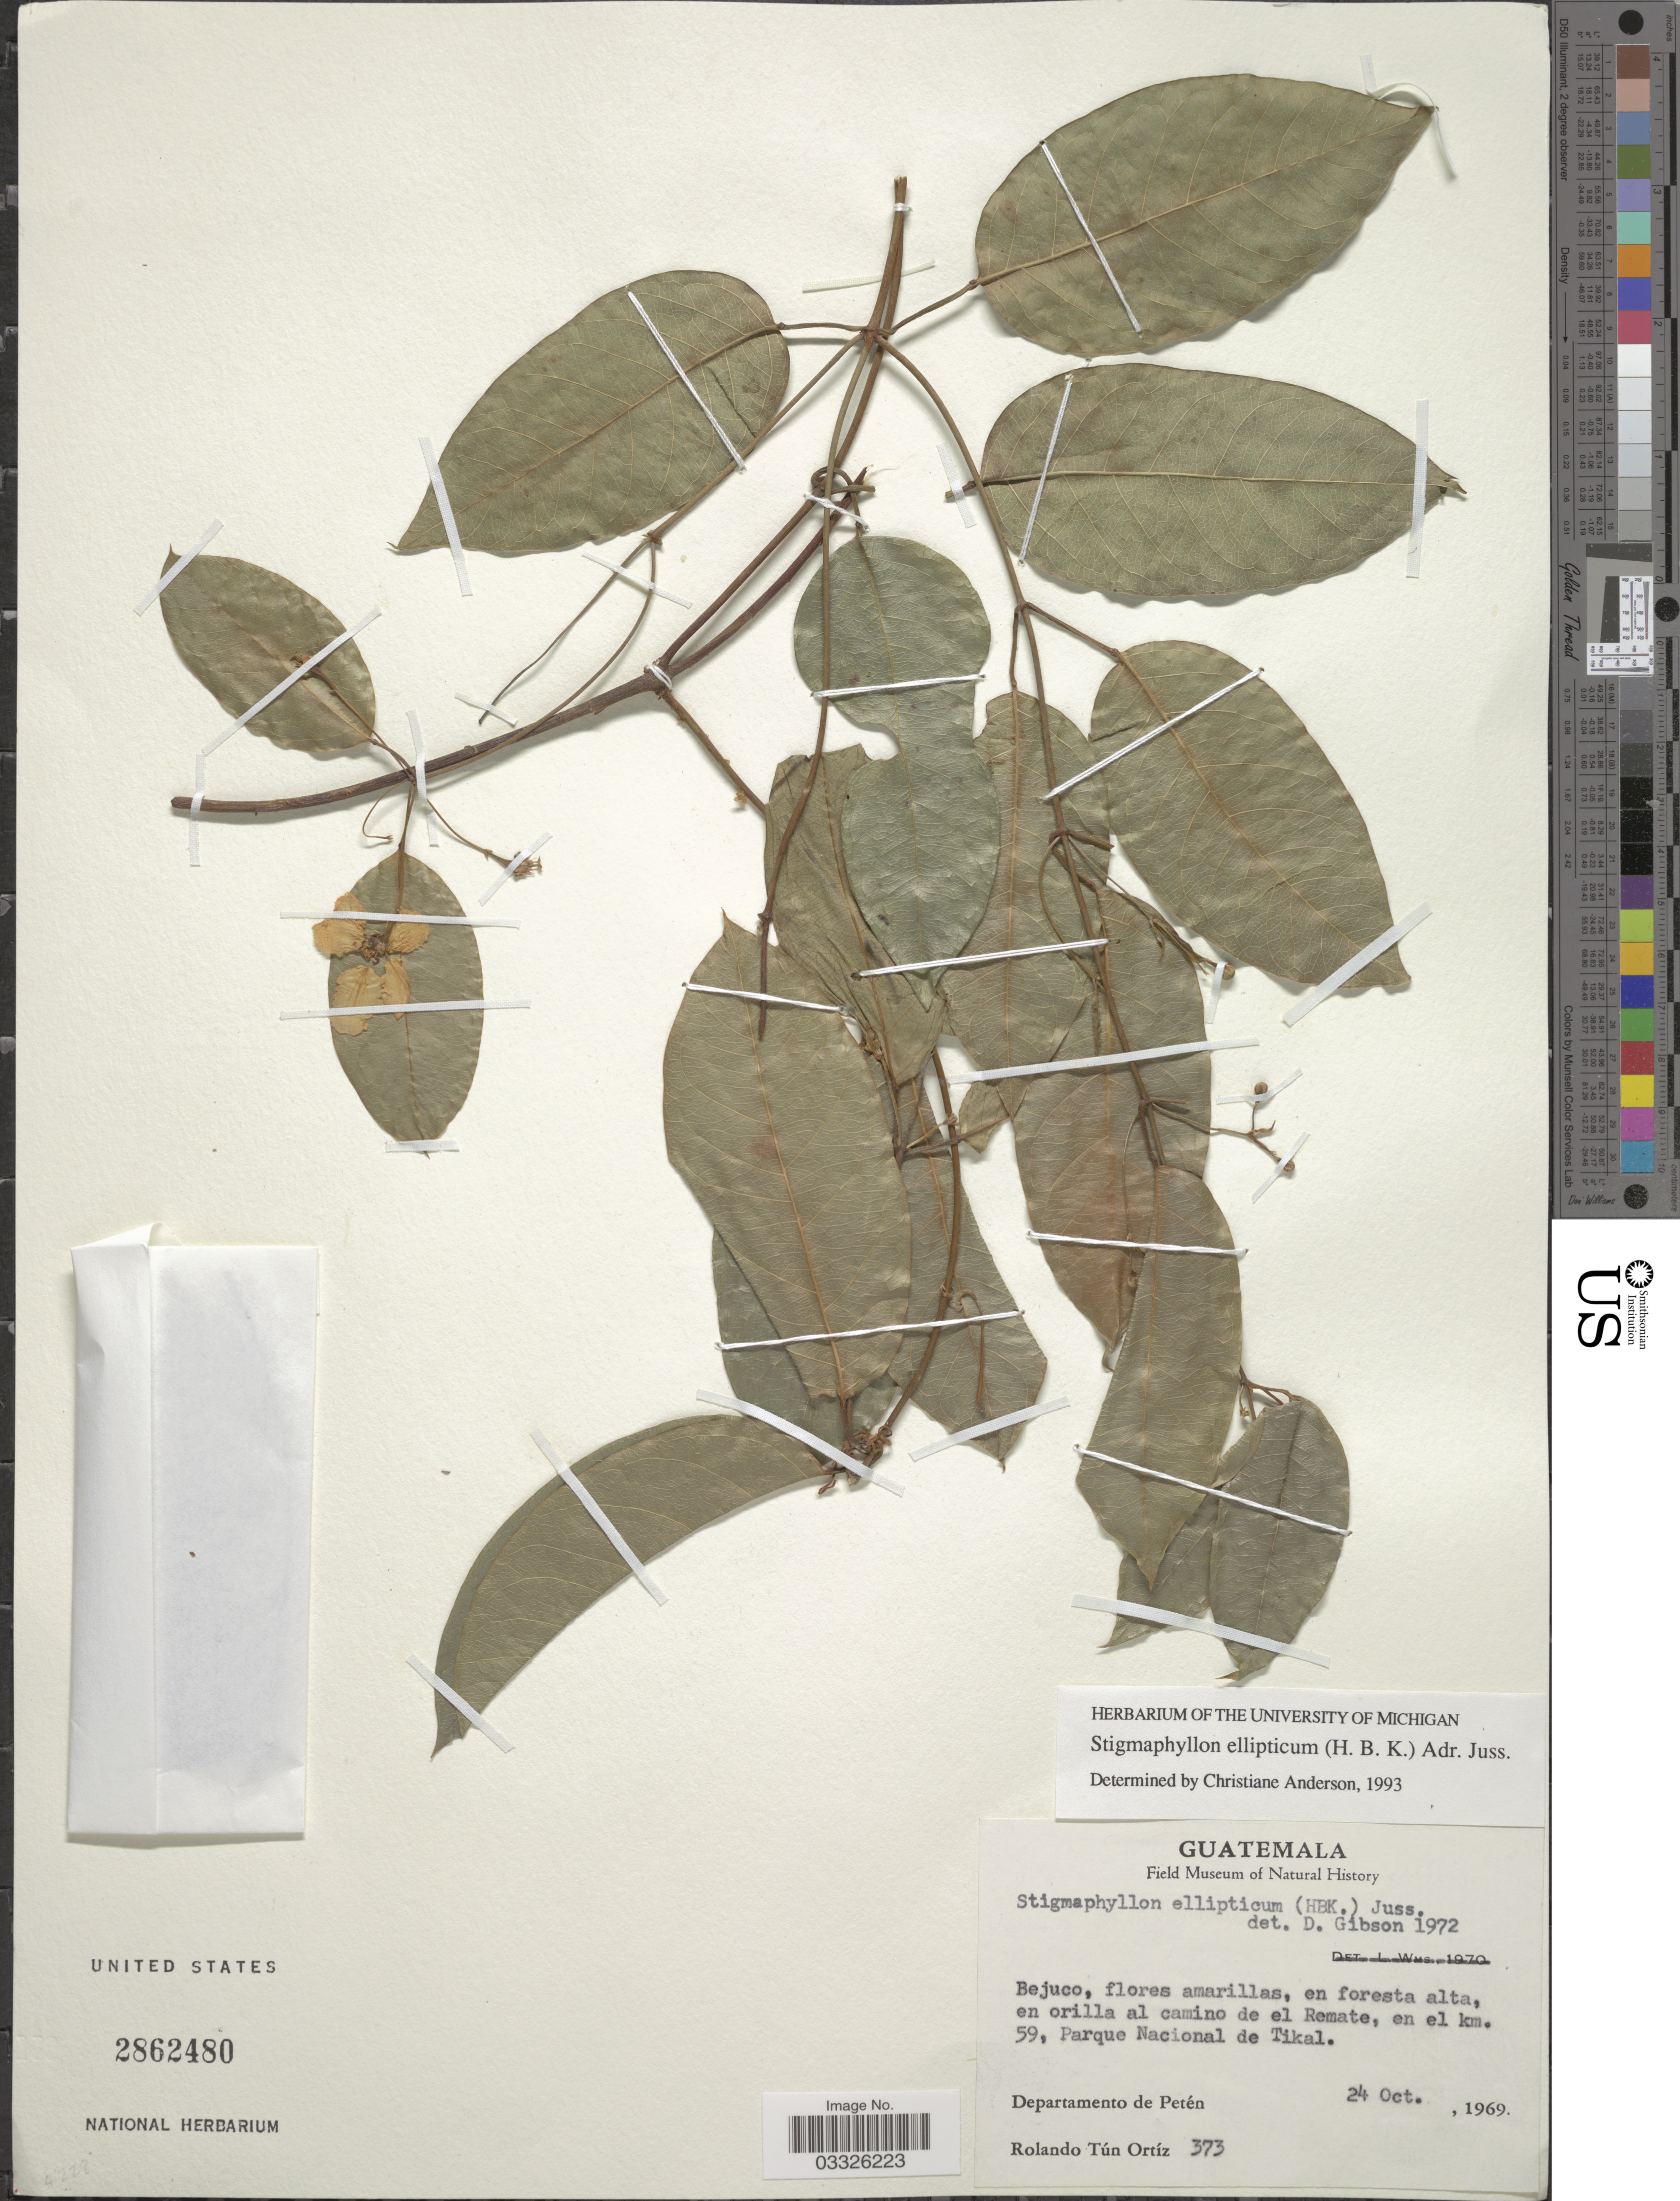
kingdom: Plantae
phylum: Tracheophyta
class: Magnoliopsida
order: Malpighiales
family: Malpighiaceae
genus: Stigmaphyllon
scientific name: Stigmaphyllon ellipticum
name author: (Kunth) A. Juss.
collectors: R. Ortiz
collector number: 373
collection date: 1969-10-24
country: Guatemala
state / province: El Petén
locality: En orilla al camino de el Remate, en el km. 59, Parque Nacional de Tikal. Departamento de Petén.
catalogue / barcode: US 2862480